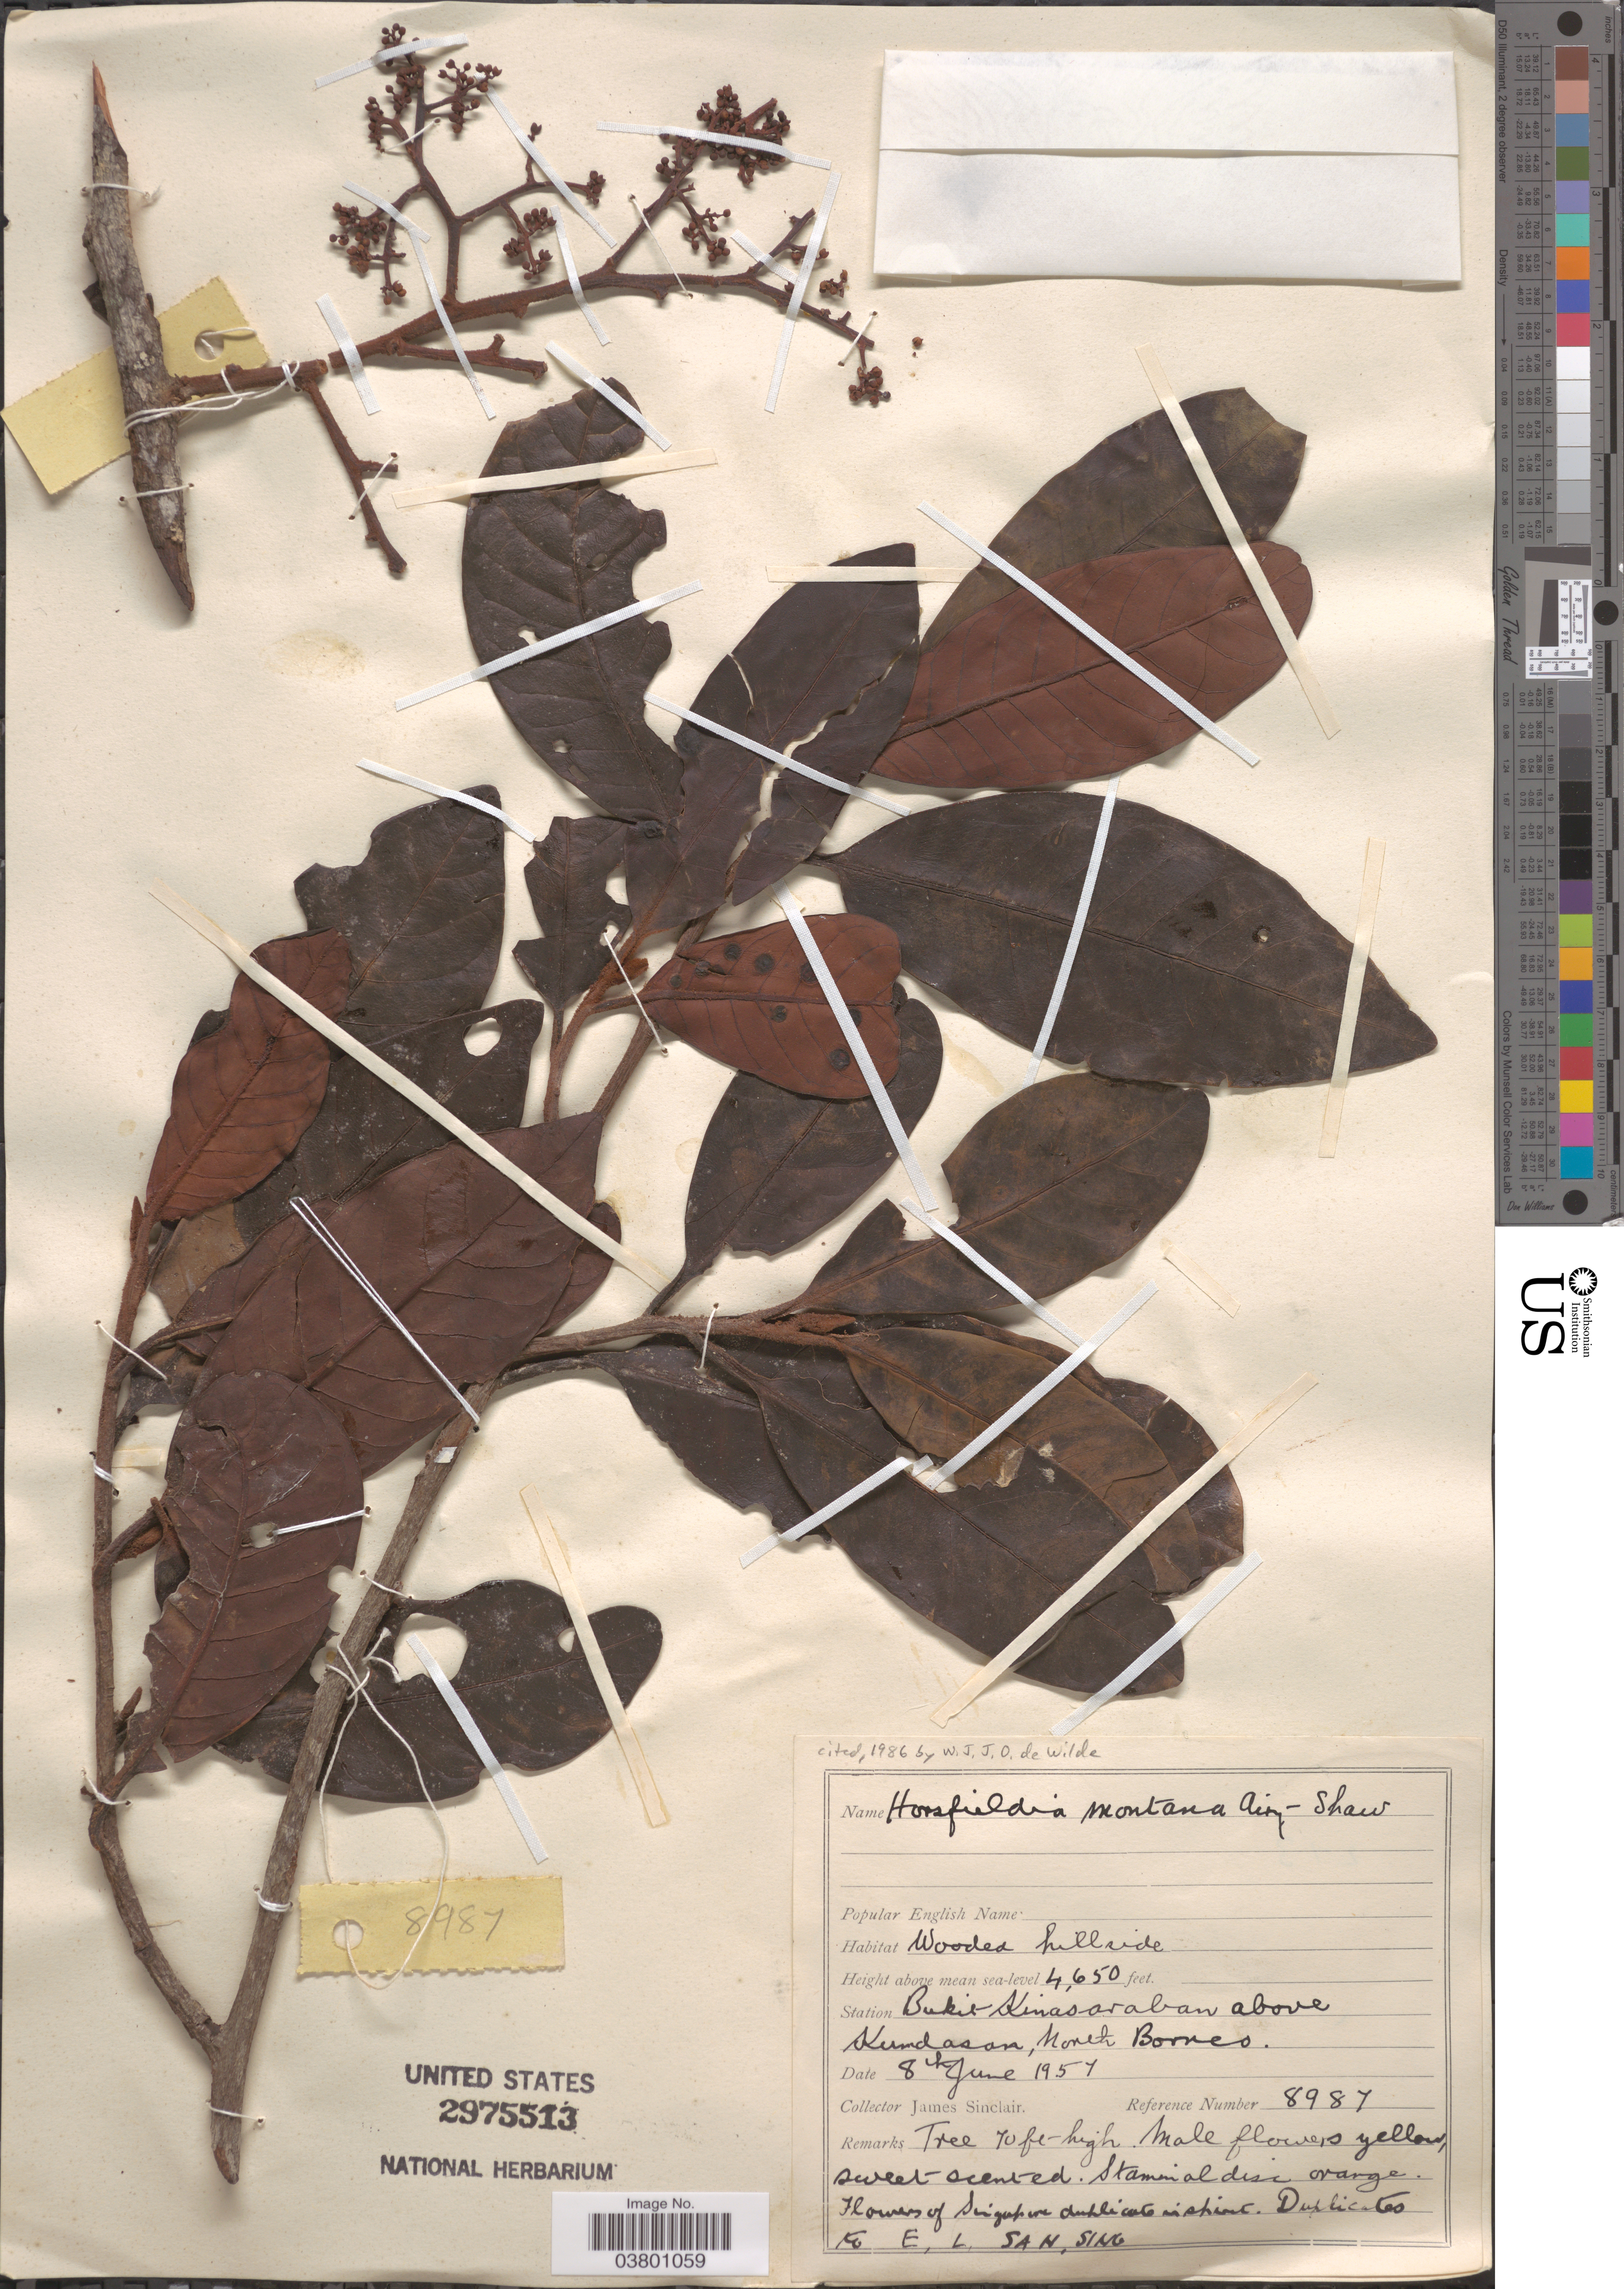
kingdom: Plantae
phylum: Tracheophyta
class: Magnoliopsida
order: Magnoliales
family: Myristicaceae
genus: Horsfieldia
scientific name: Horsfieldia montana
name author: Airy Shaw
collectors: J. Sinclair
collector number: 8987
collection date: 1957-06-08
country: Malaysia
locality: Station Bukit Kinasaraban above Kundasan, North Borneo.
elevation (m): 1417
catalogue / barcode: US 2975513